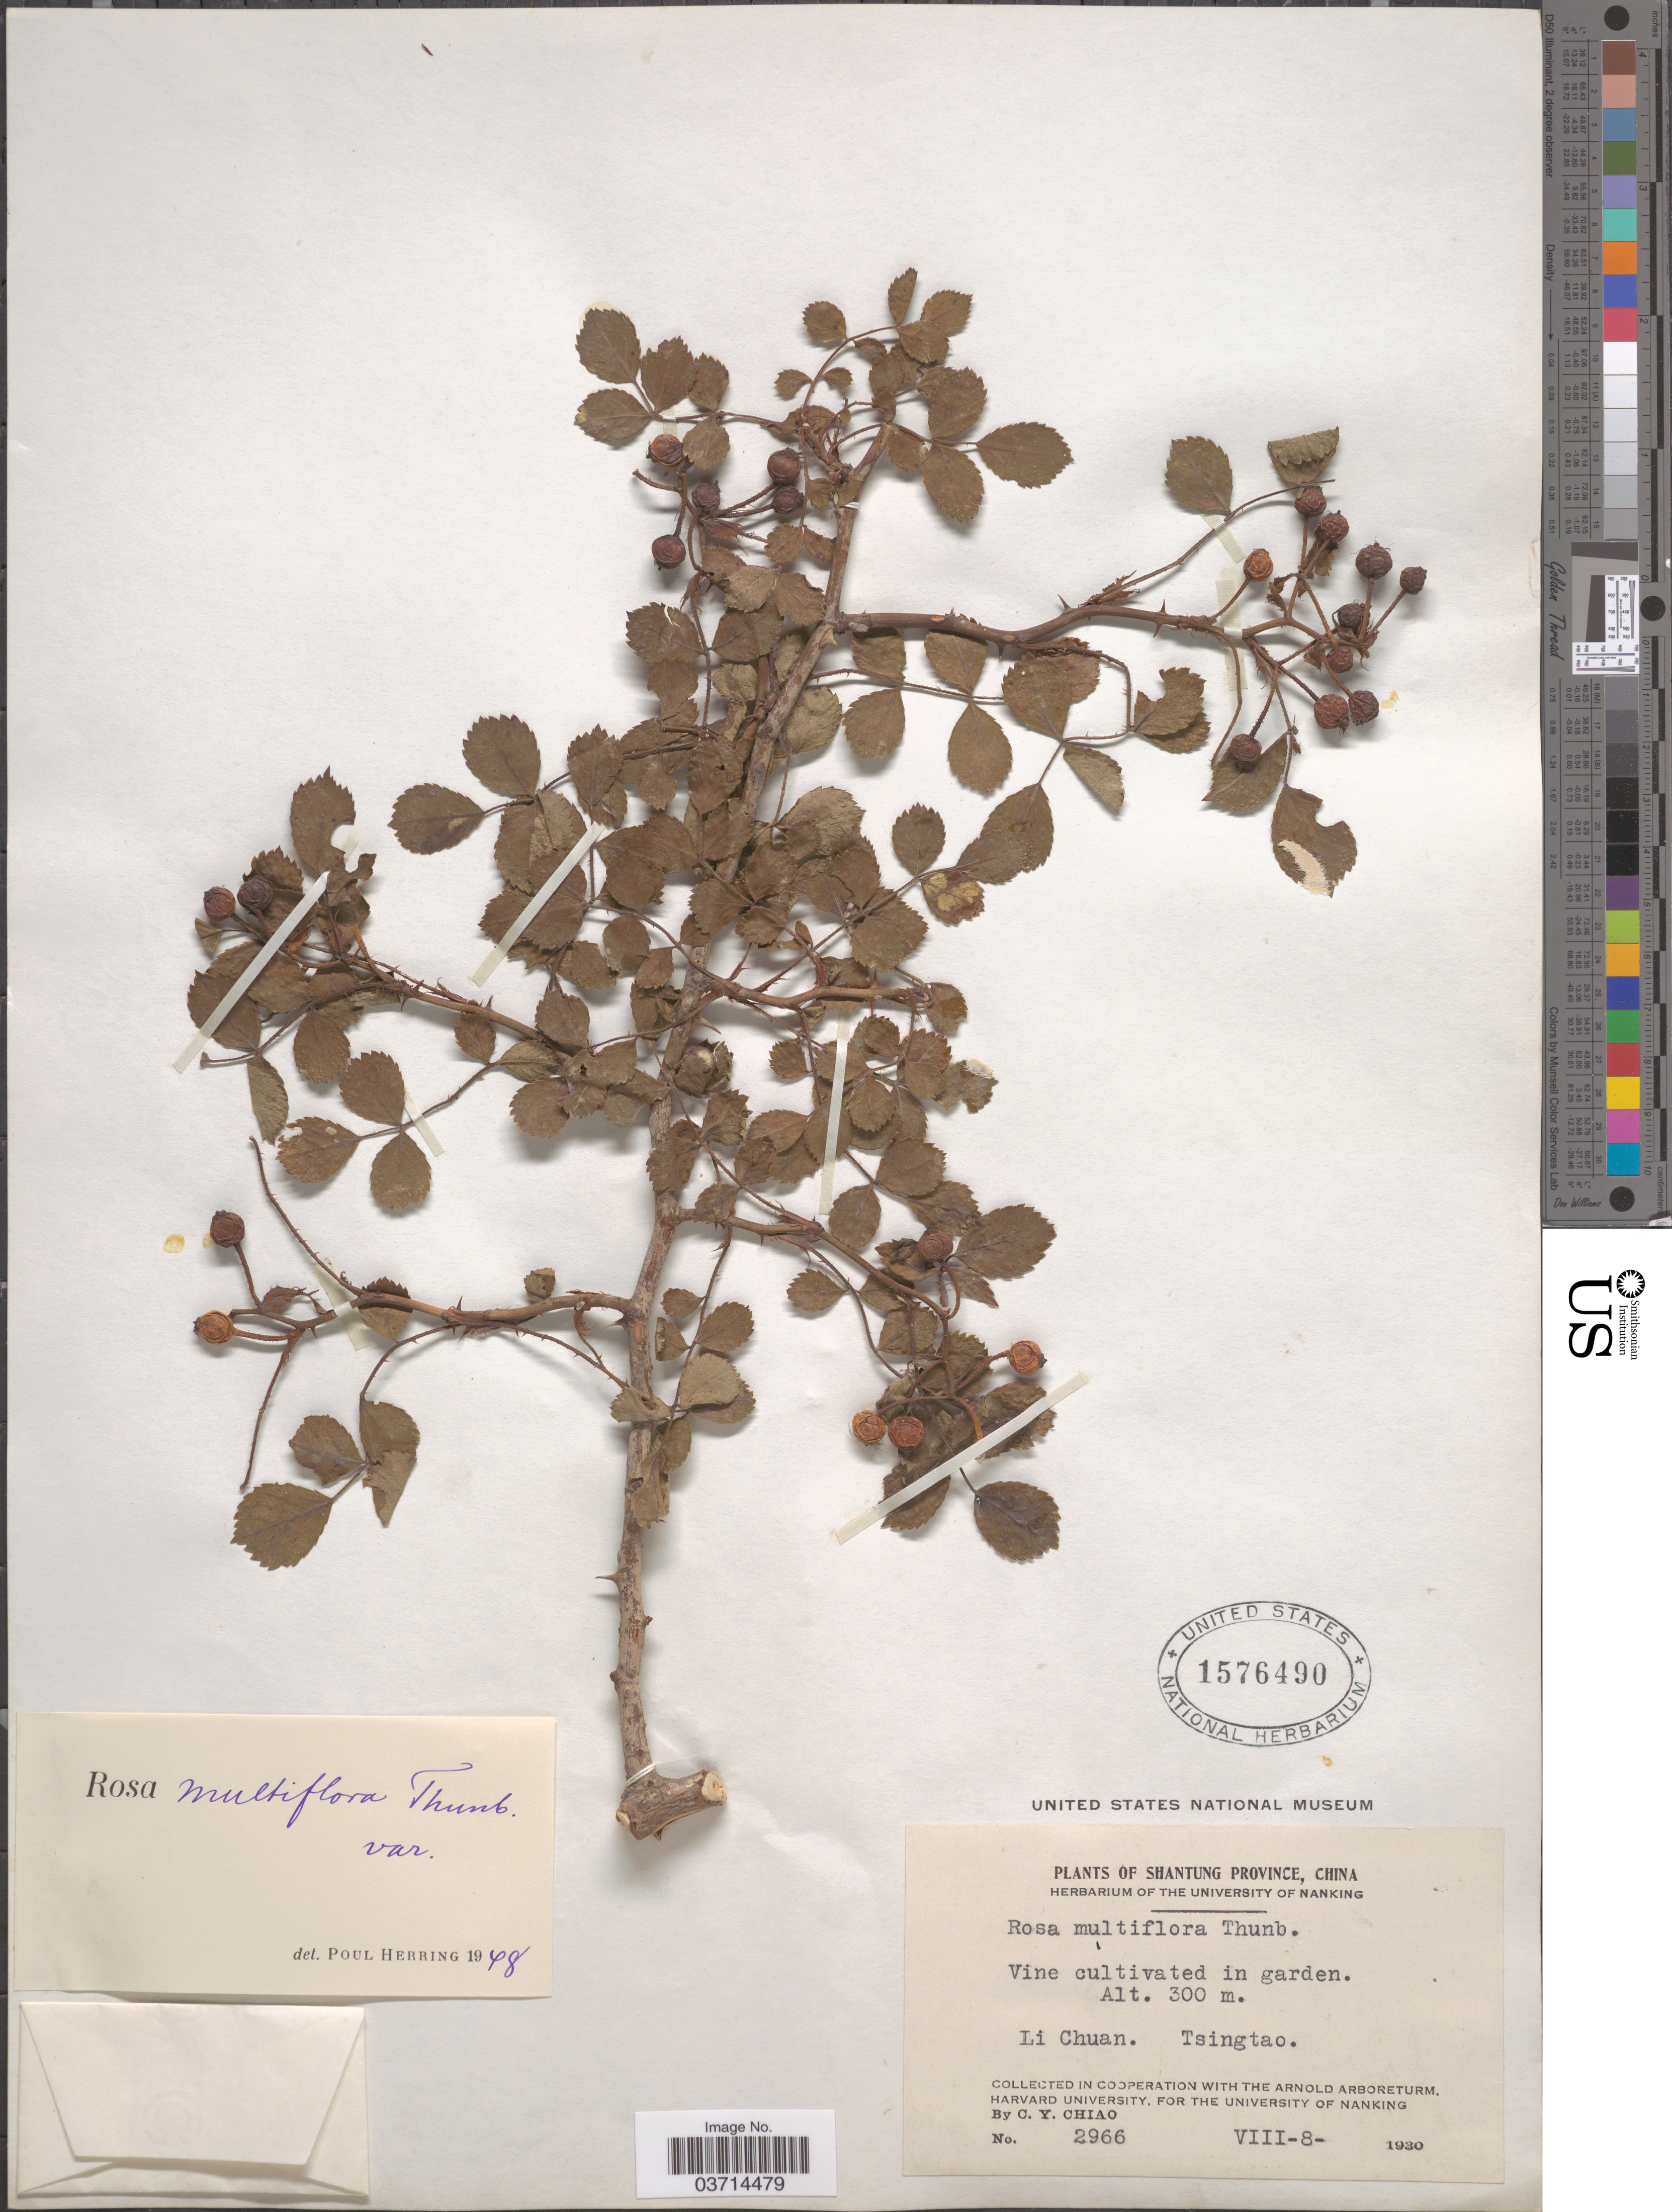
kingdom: Plantae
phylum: Tracheophyta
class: Magnoliopsida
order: Rosales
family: Rosaceae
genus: Rosa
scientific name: Rosa multiflora var. legitima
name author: Regel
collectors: C. Y. Chiao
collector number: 2966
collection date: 1930-08-08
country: China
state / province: Shandong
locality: Shantung Province. Li Chuan. Tsingtao.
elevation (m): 300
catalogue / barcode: US 1576490